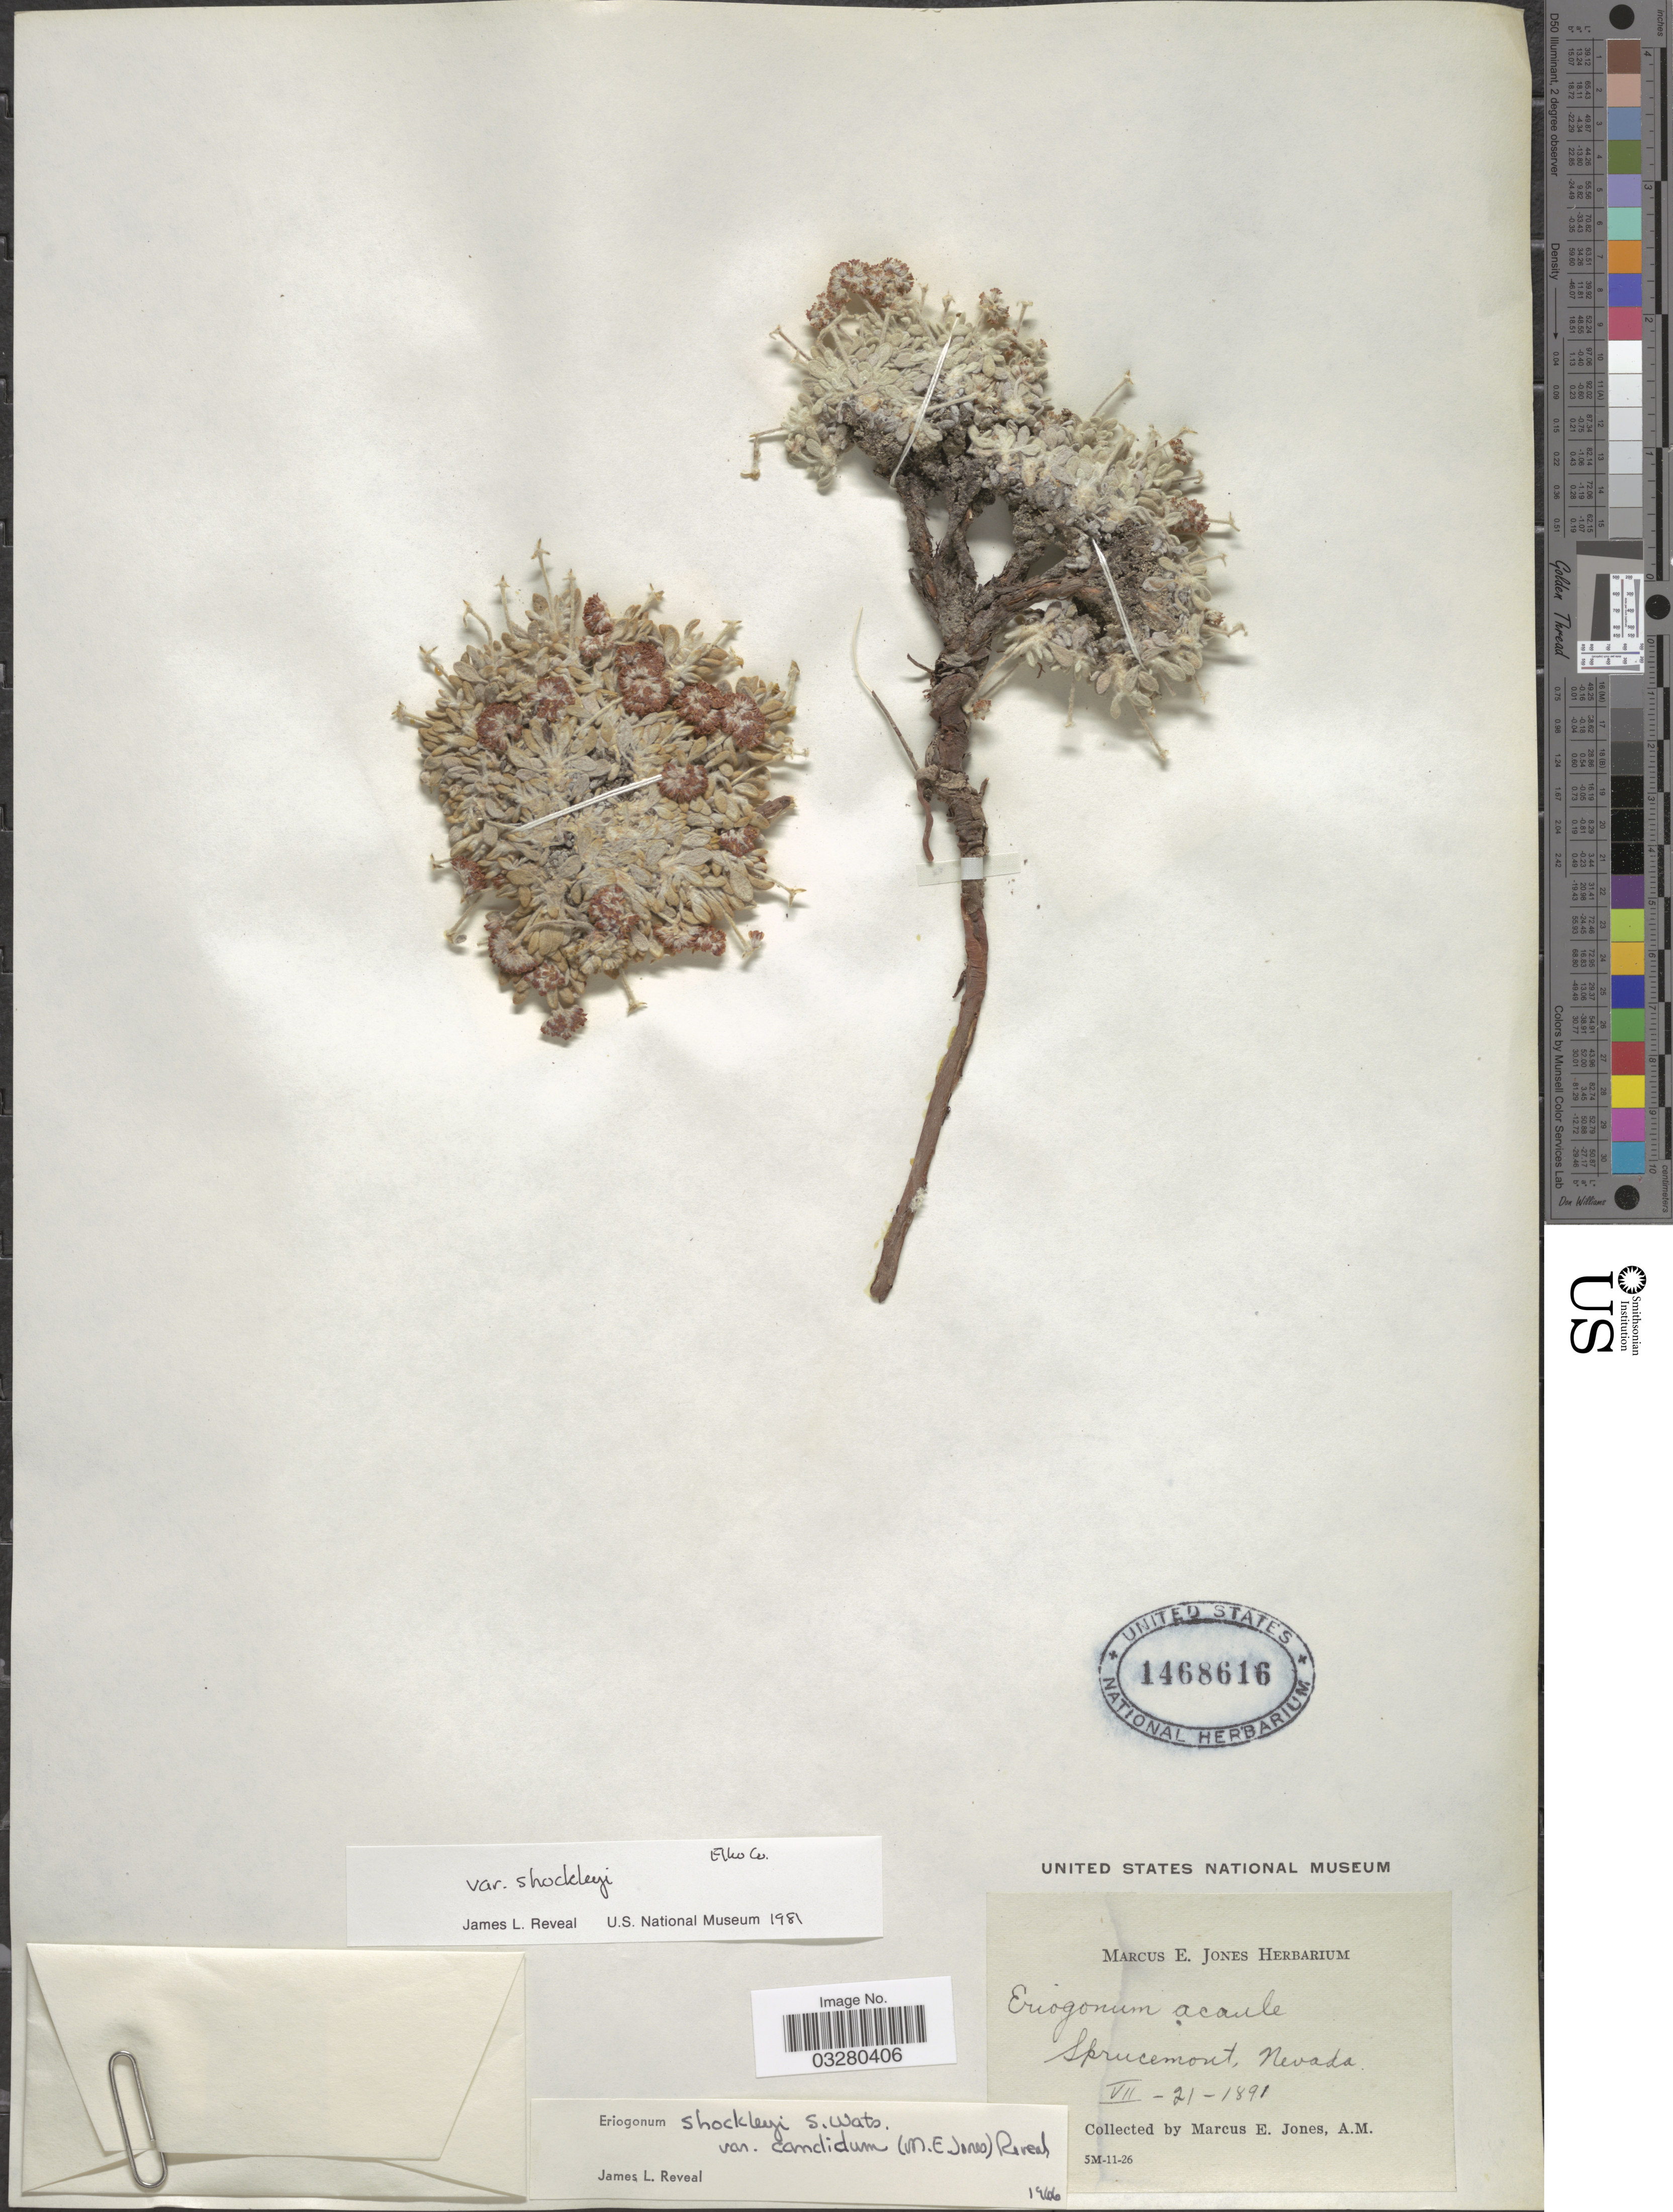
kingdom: Plantae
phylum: Tracheophyta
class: Magnoliopsida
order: Caryophyllales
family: Polygonaceae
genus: Eriogonum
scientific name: Eriogonum shockleyi var. shockleyi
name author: S. Watson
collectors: M. E. Jones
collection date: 1891-07-21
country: United States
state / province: Nevada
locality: Sprucemont.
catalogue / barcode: US 1468616